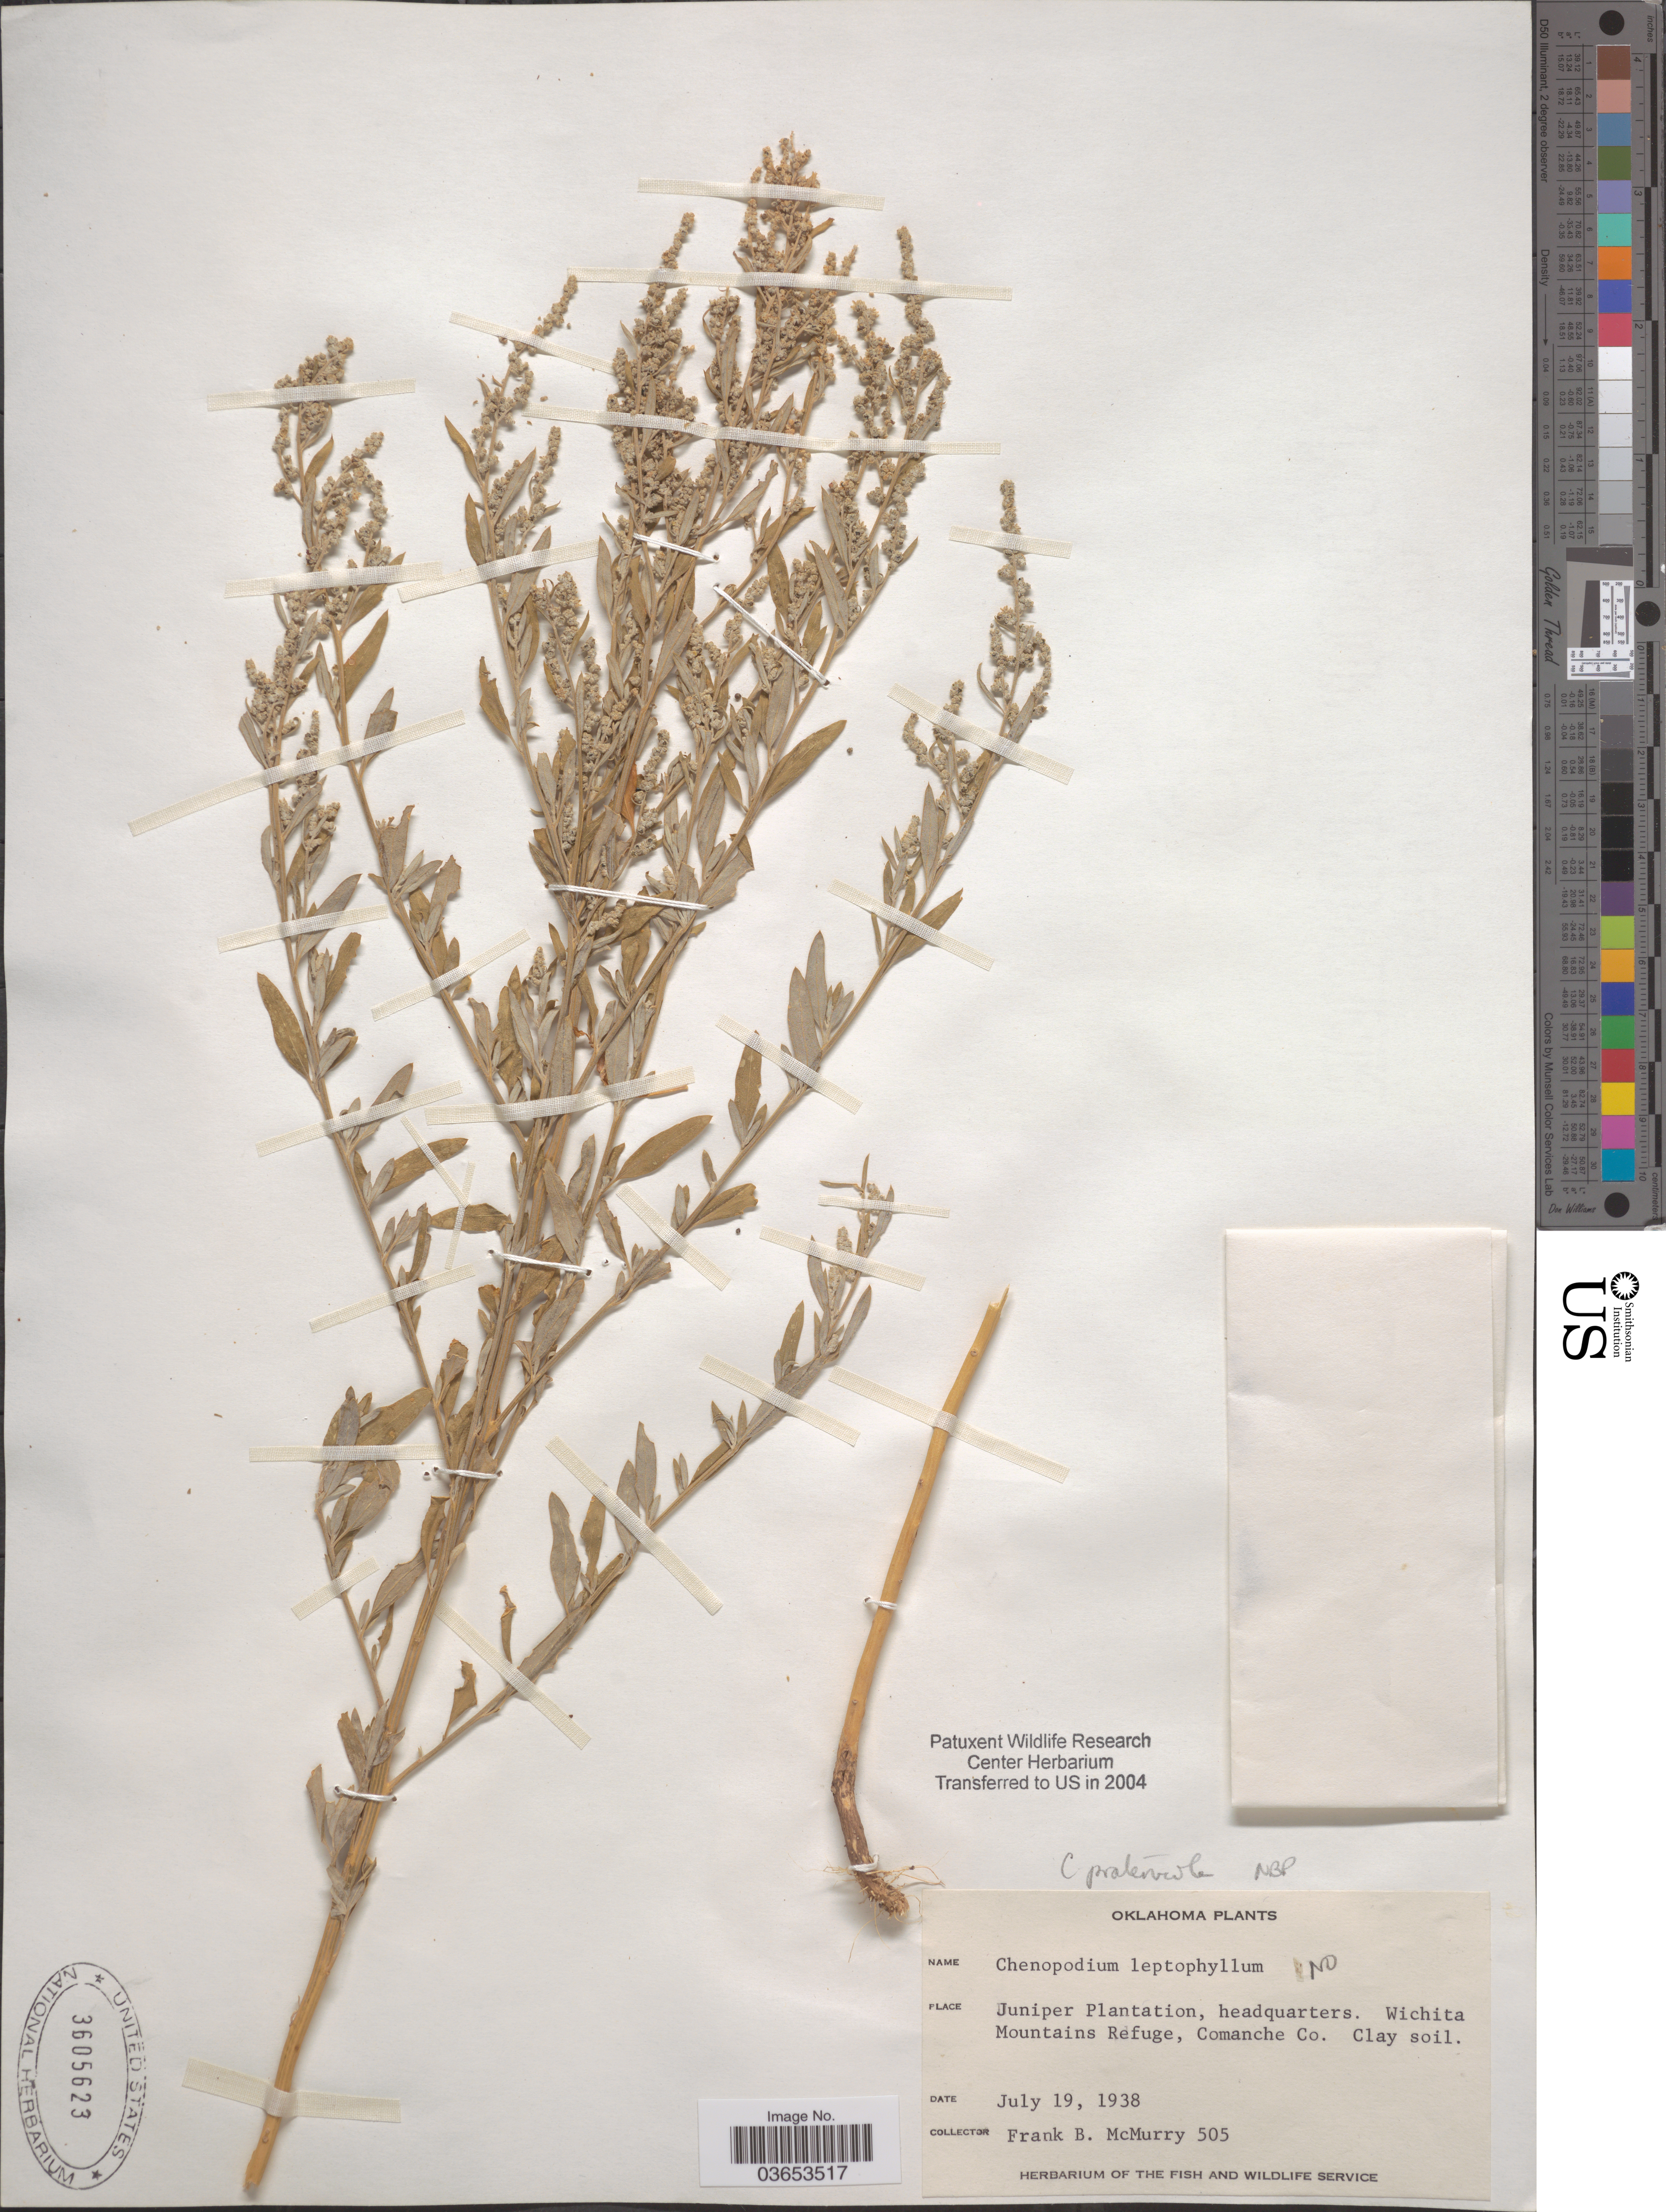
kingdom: Plantae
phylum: Tracheophyta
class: Magnoliopsida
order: Caryophyllales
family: Amaranthaceae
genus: Chenopodium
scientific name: Chenopodium leptophyllum var. leptophylloides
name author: (Murr) Thell. & Aellen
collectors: F. B. McMurry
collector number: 505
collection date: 1938-07-19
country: United States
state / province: Oklahoma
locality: Juniper Plantation, headquarters. Wichita Mountains Refuge, Comanche Co.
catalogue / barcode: US 3605623